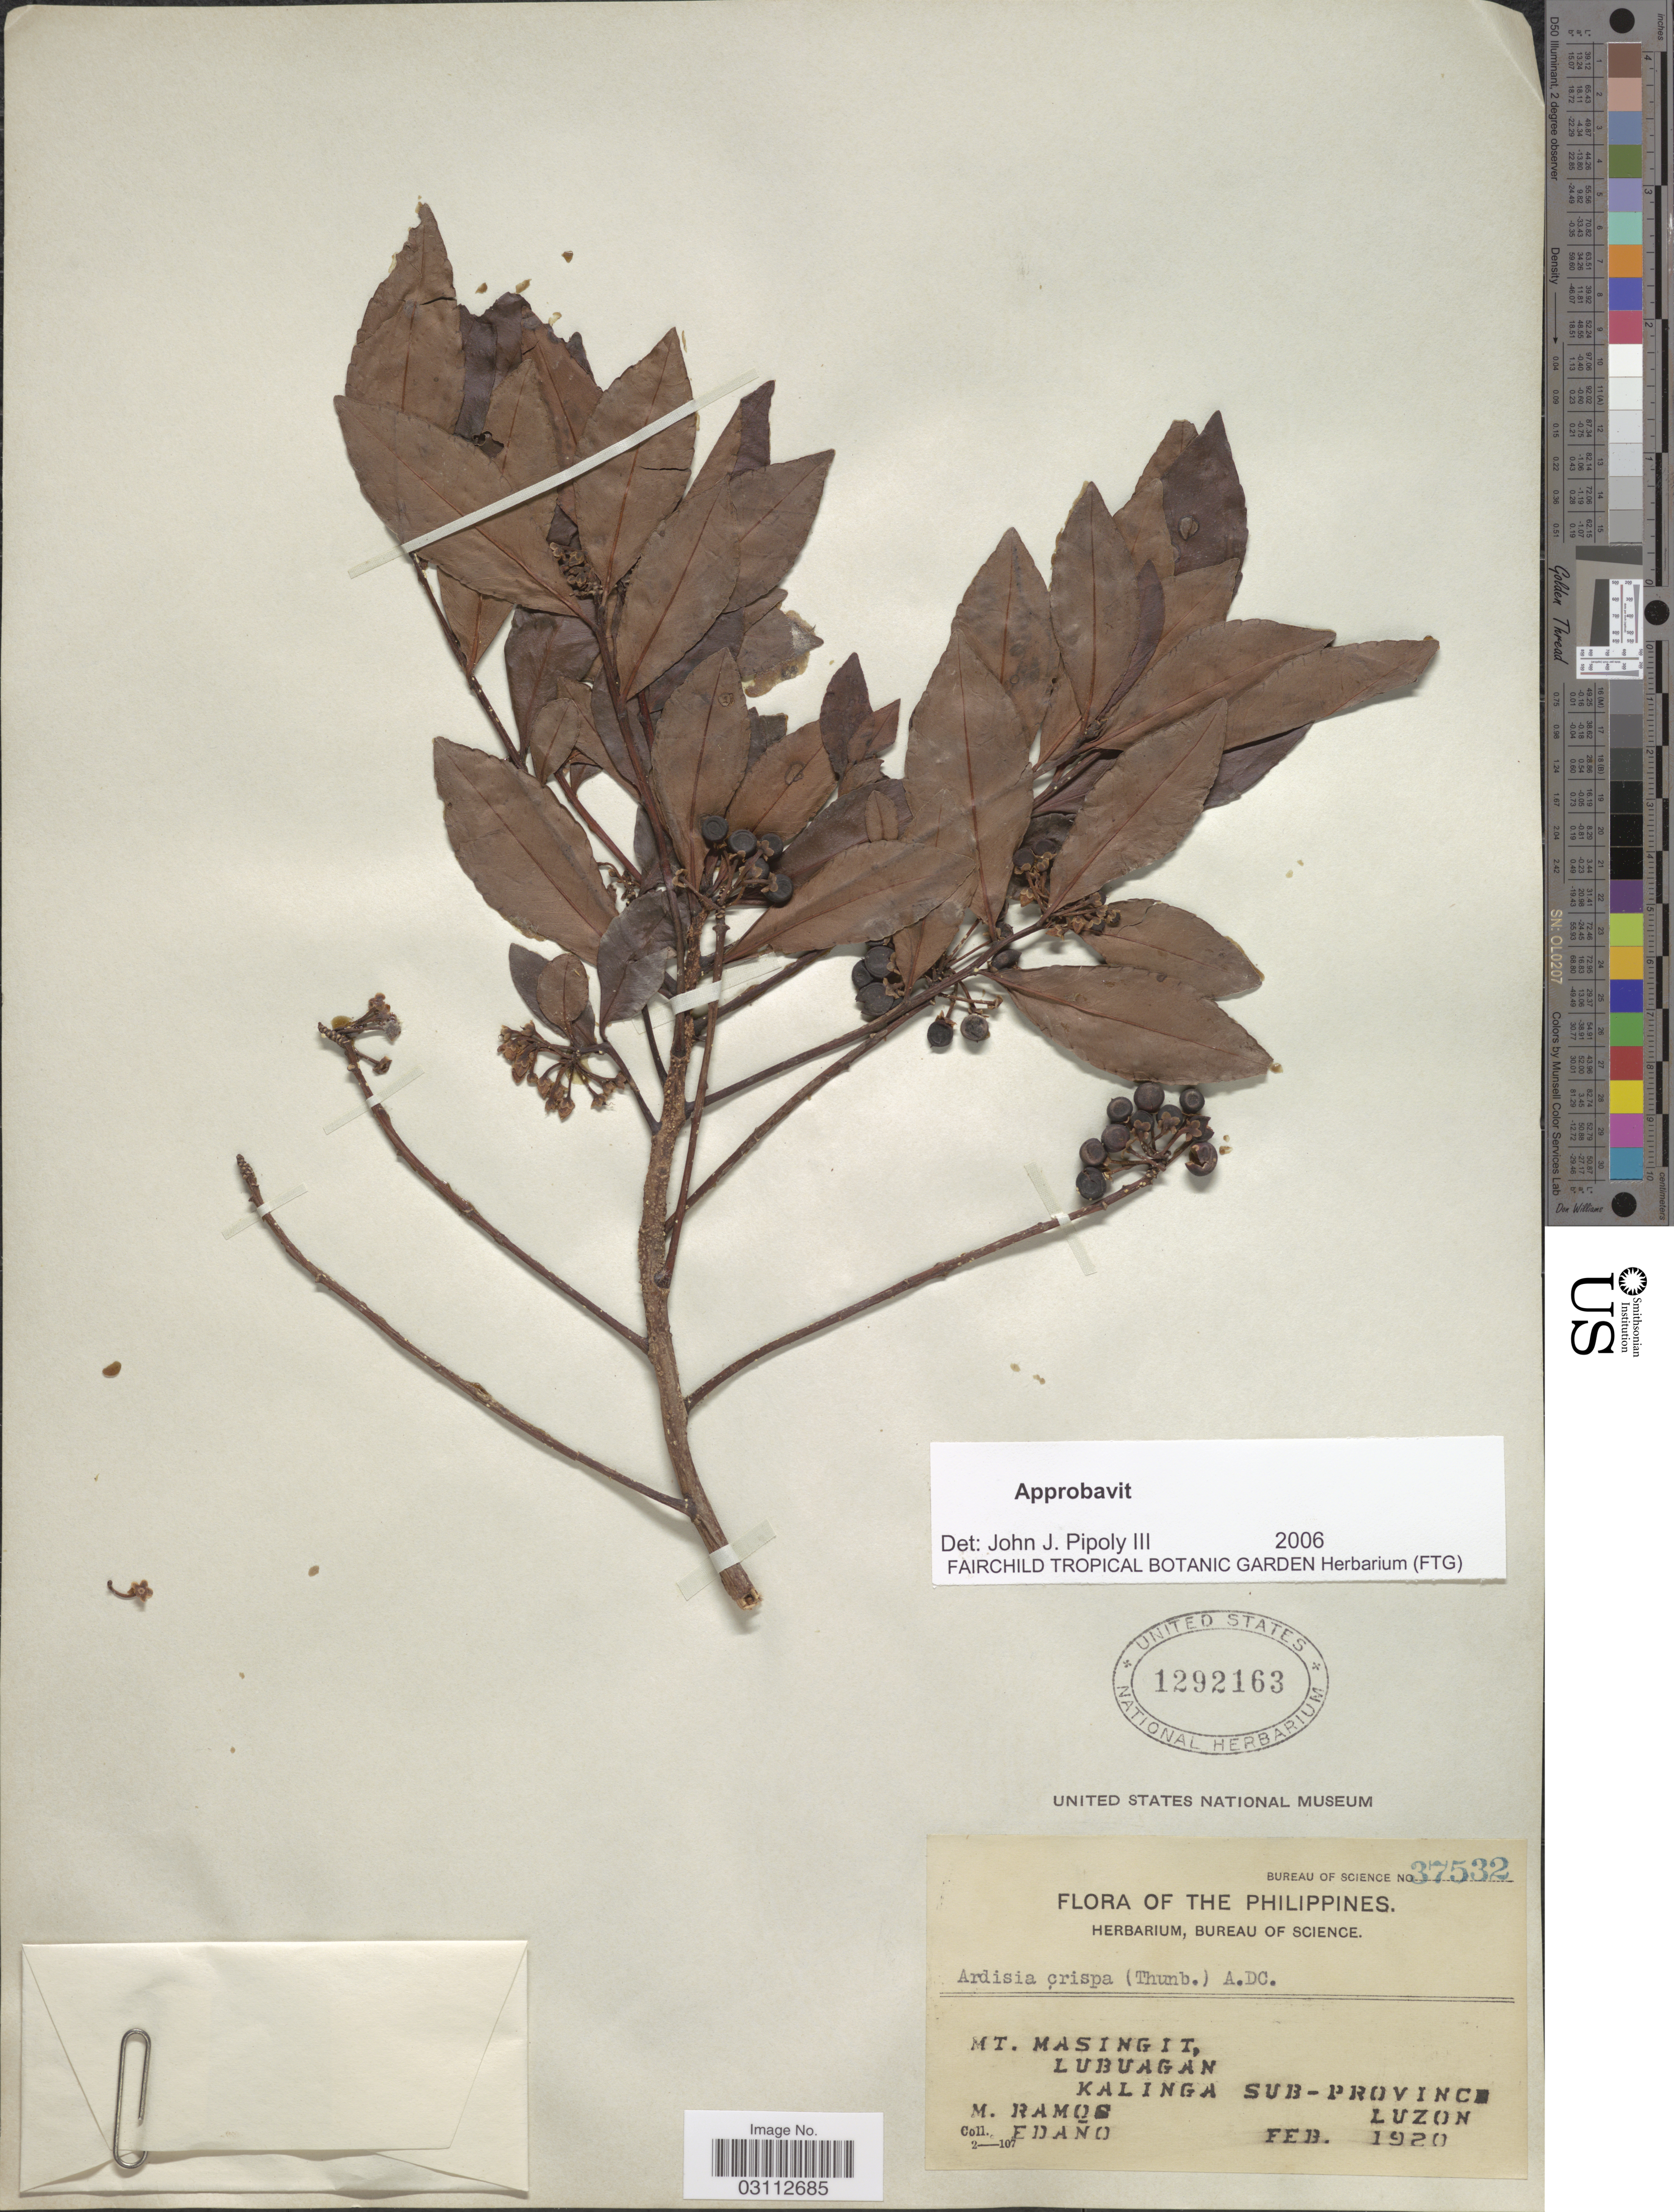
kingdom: Plantae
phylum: Tracheophyta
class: Magnoliopsida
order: Ericales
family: Primulaceae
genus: Ardisia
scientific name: Ardisia crenata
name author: Sims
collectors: M. Ramos & -. Edano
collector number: Bureau of science 37532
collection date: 1920-02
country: Philippines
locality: Mt. Masingit, Lubuagan, Kalinga Sub-Province, Luzon.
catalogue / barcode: US 1292163